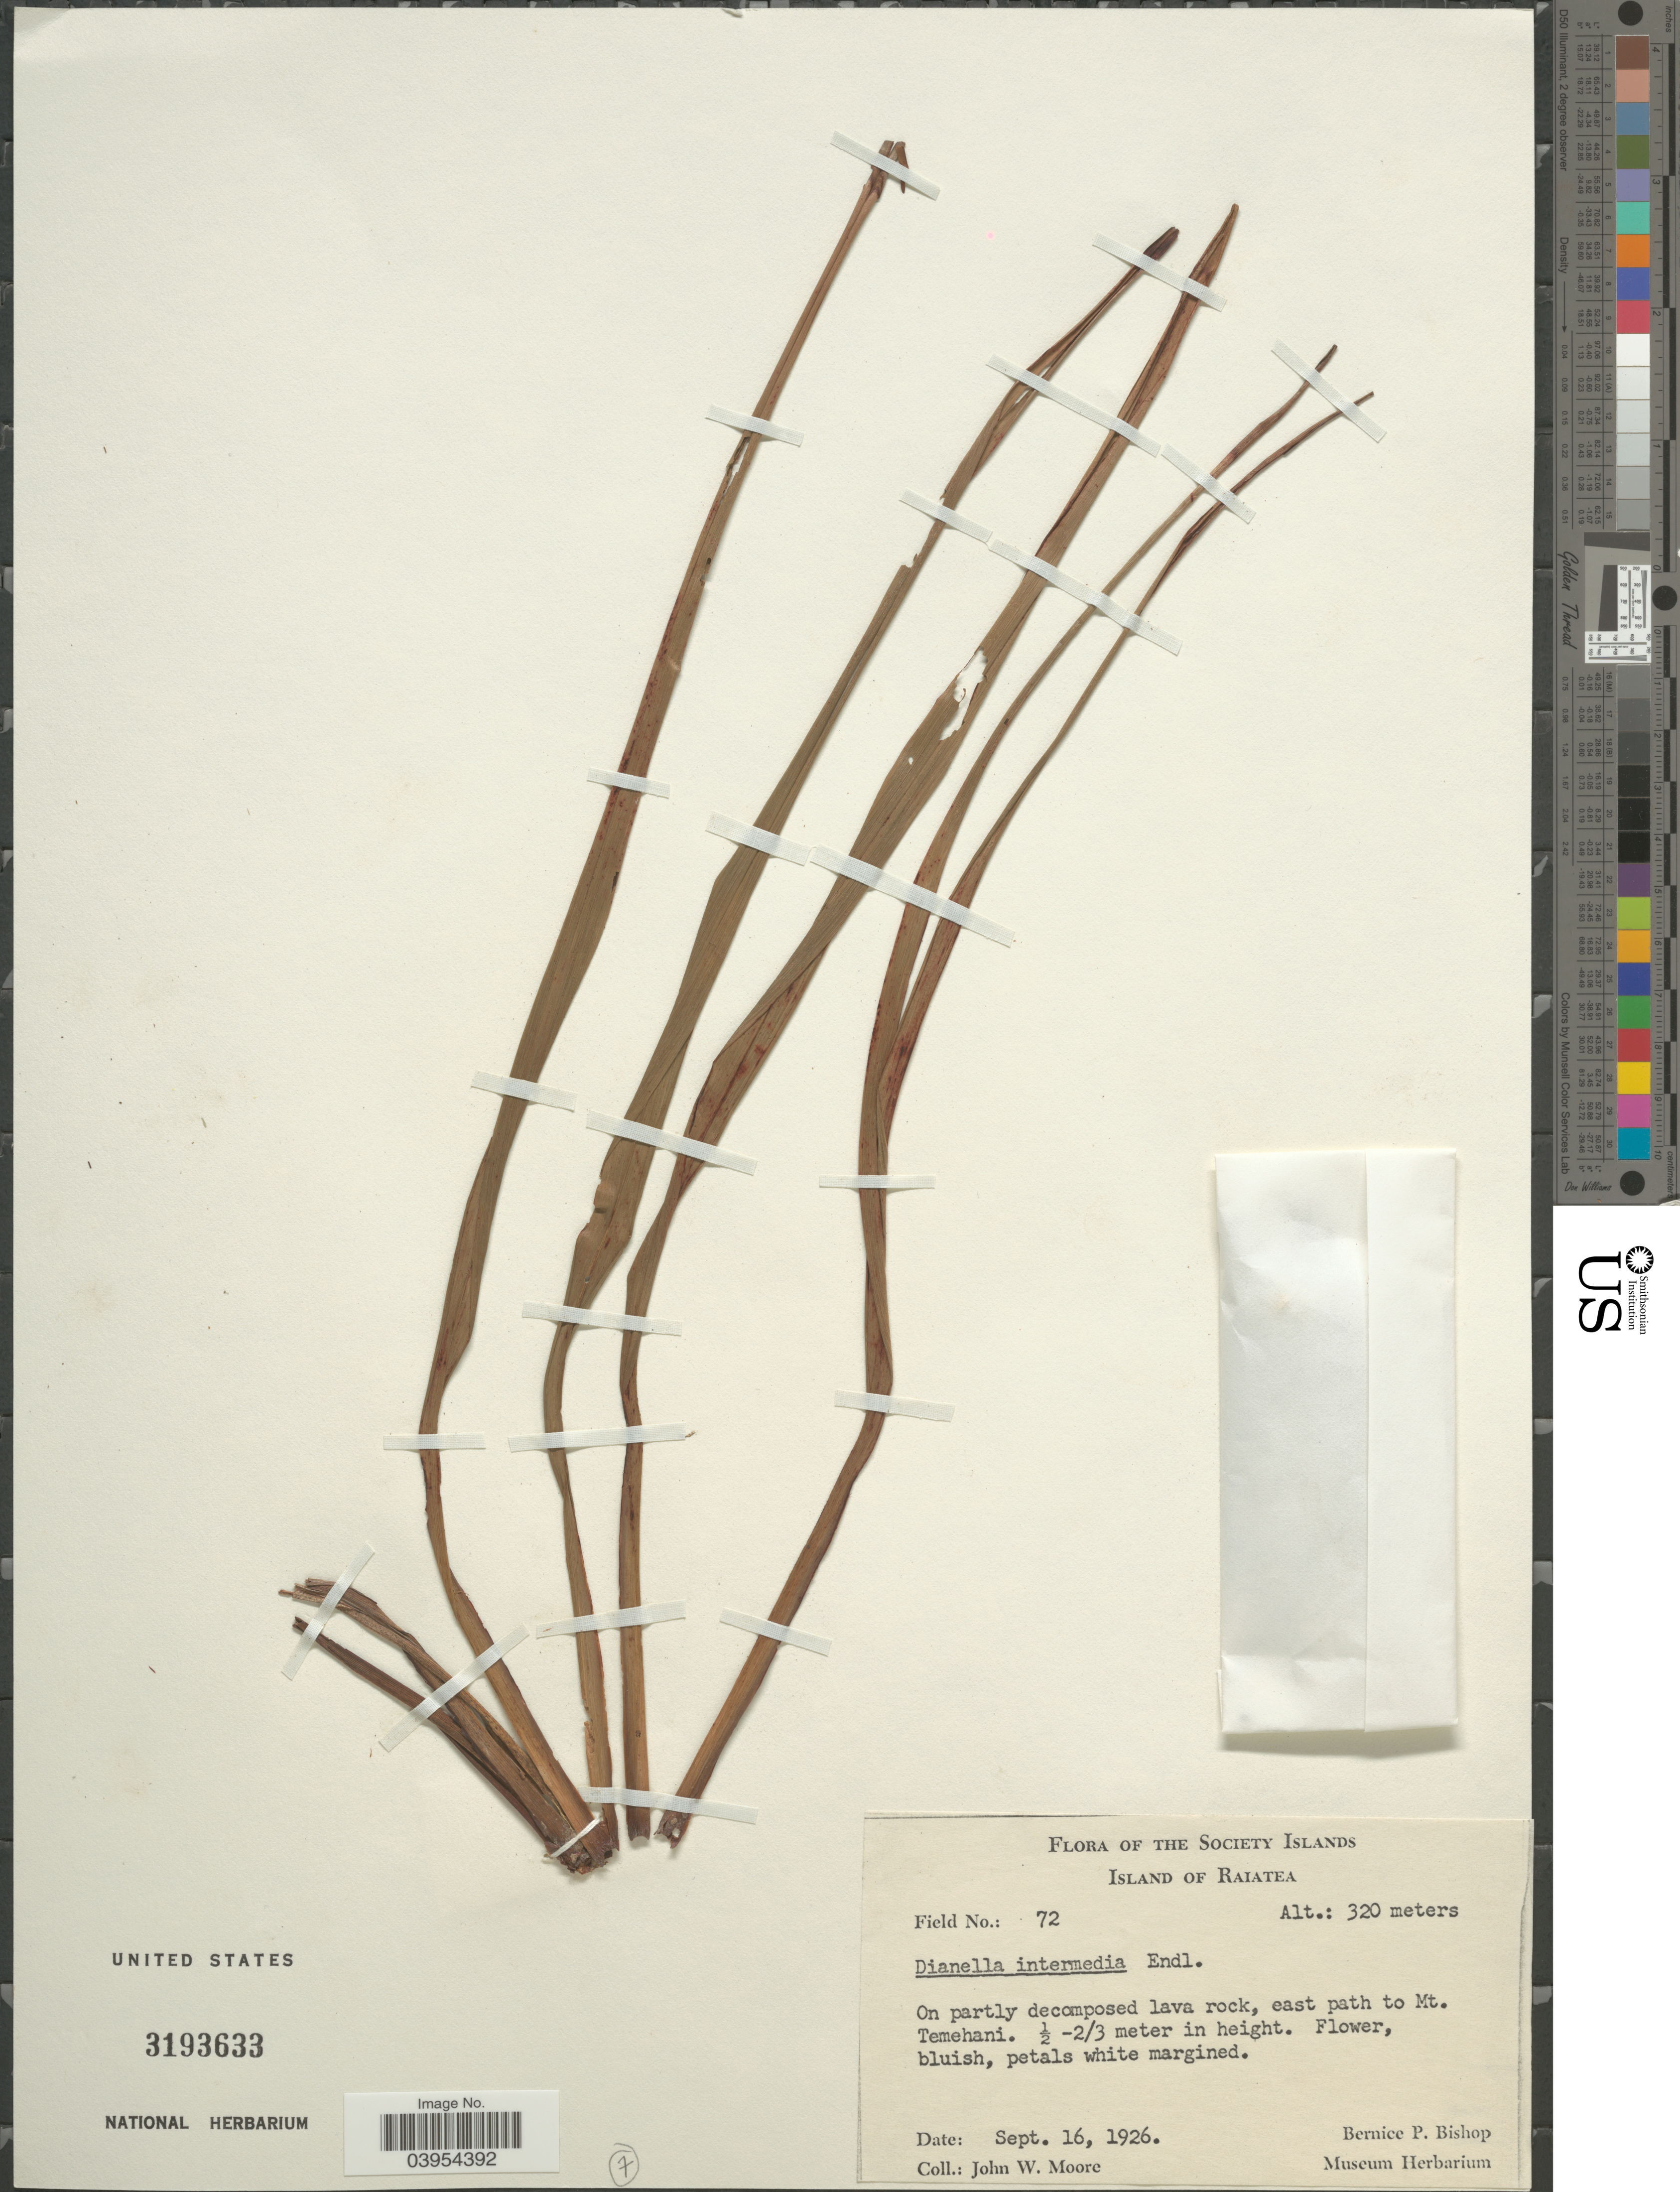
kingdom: Plantae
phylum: Tracheophyta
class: Liliopsida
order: Asparagales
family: Asphodelaceae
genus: Dianella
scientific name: Dianella intermedia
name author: Endl.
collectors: J. Moore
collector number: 72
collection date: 1926-09-16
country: French Polynesia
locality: The Society Islands. Island of Raiatea. On partly decomposed lava rock, east path to Mt. Temehani.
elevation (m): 320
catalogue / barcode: US 3193633